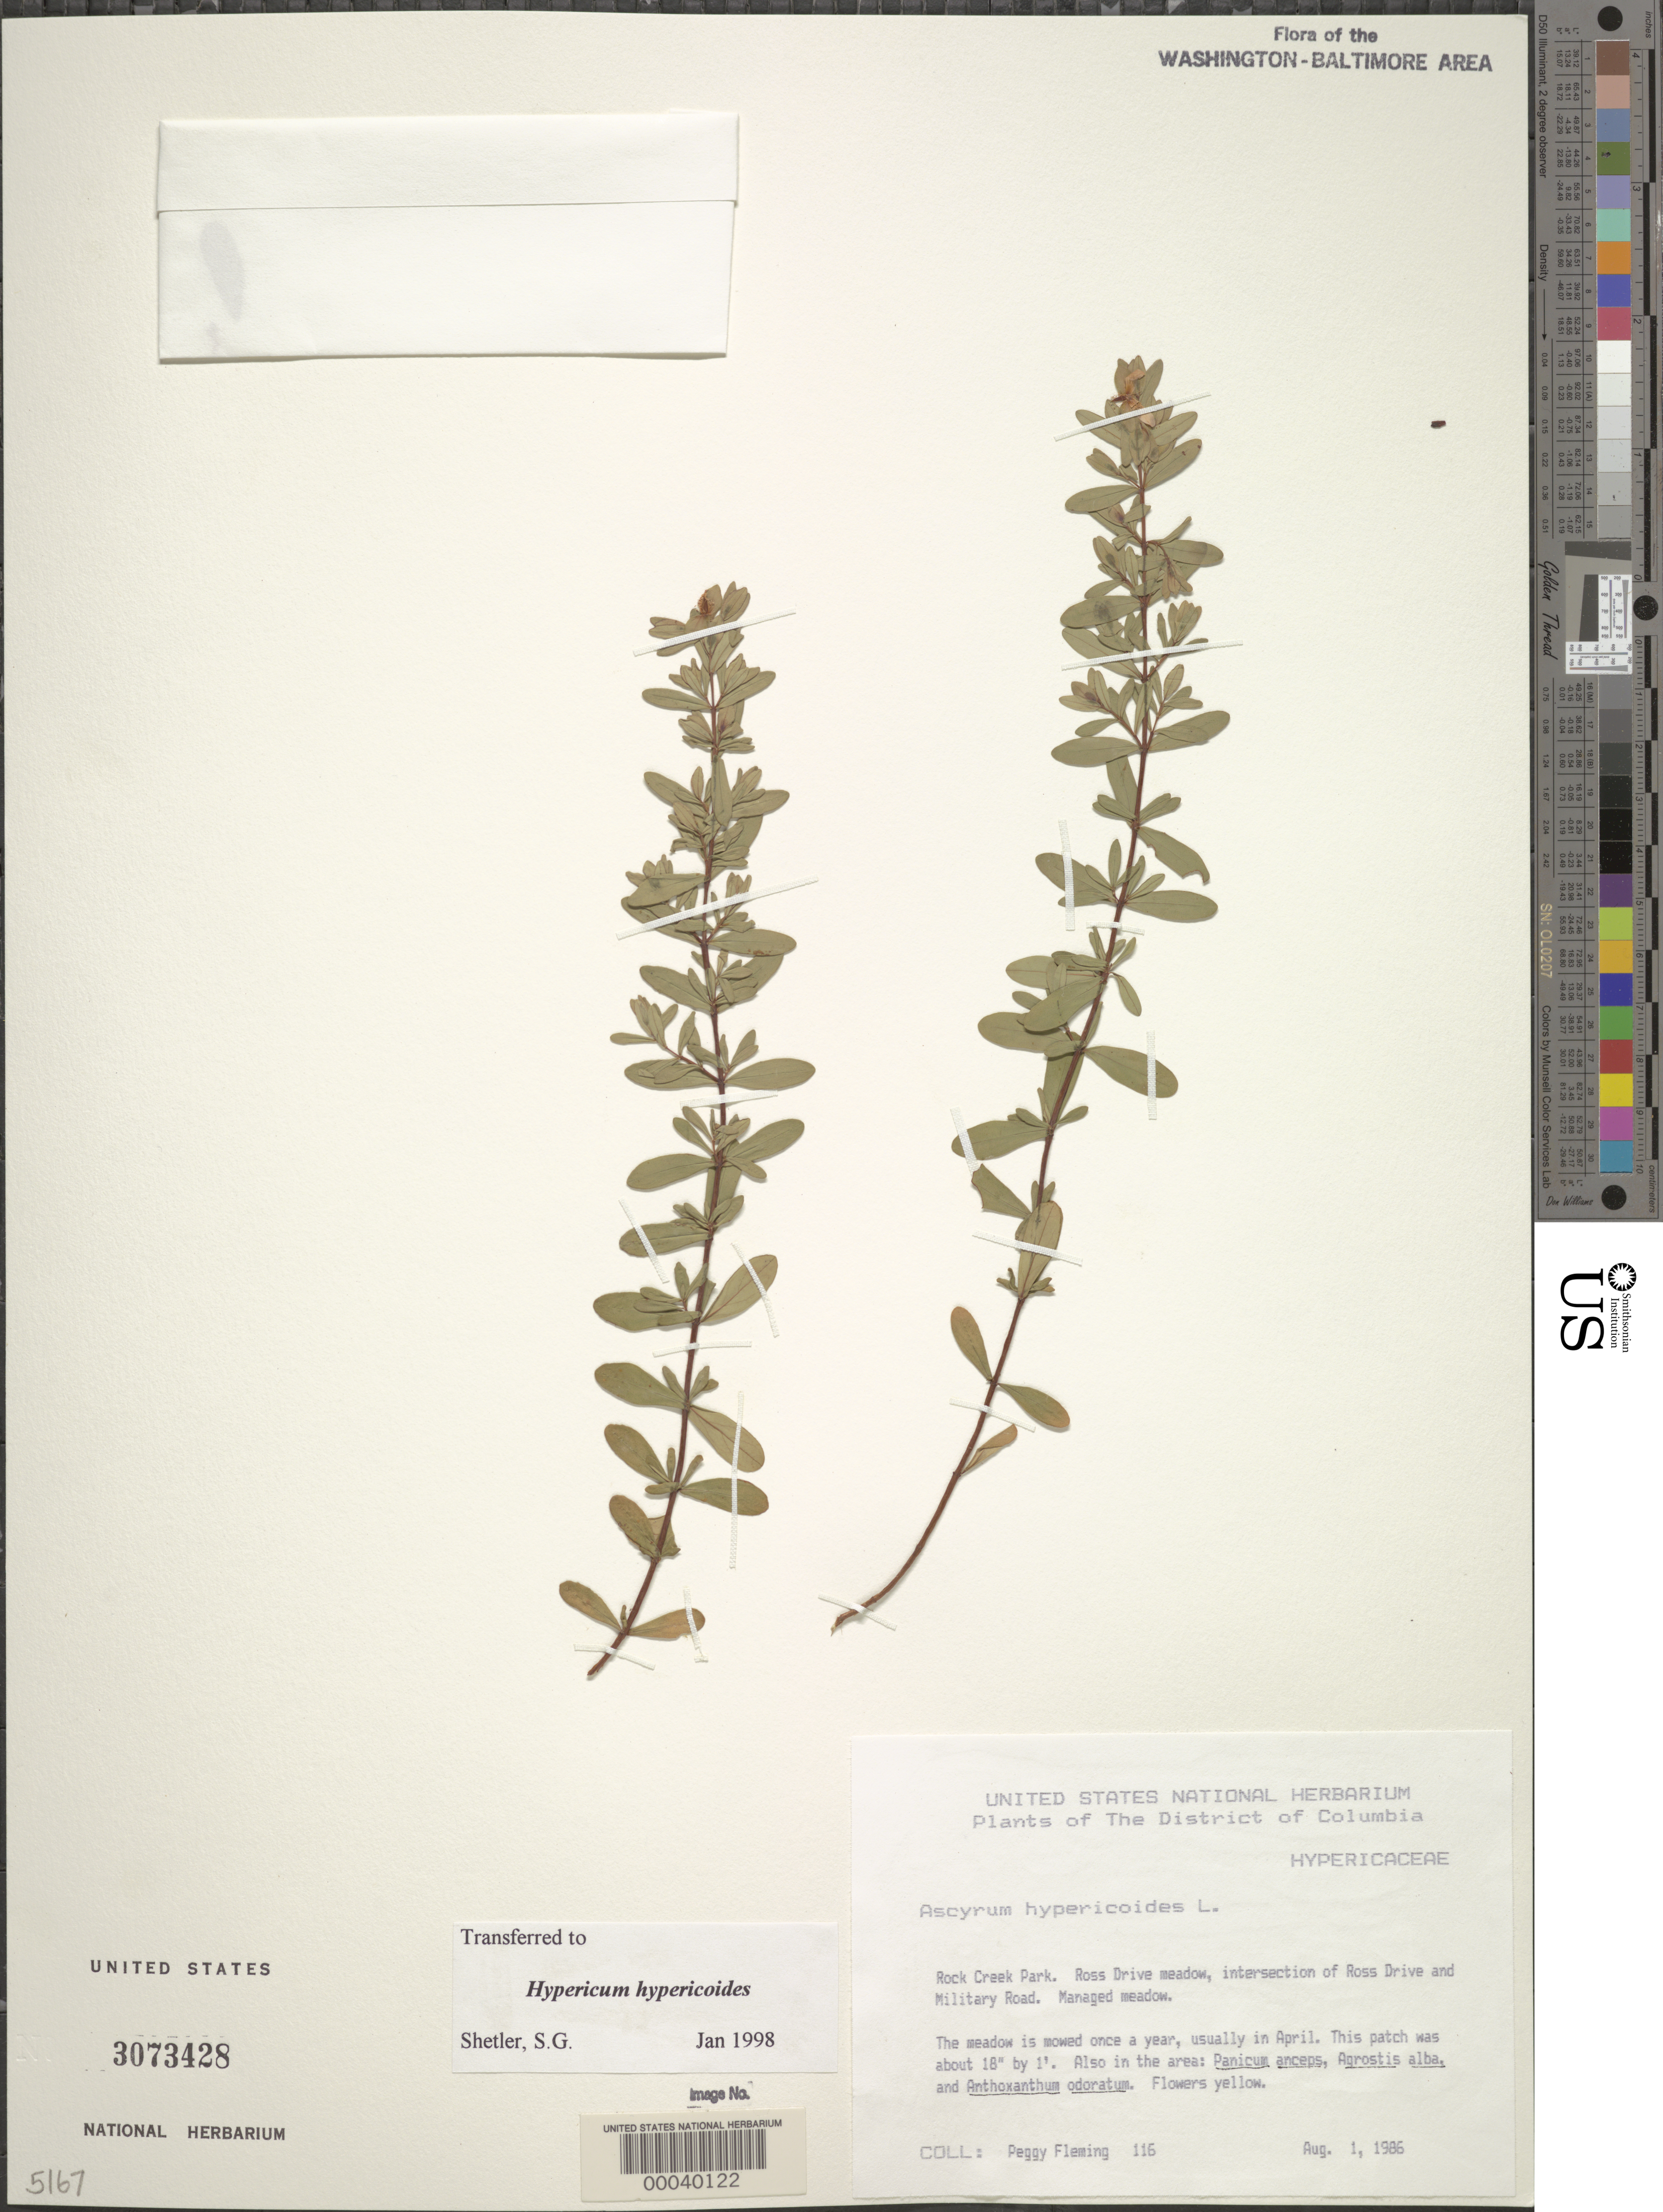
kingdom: Plantae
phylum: Tracheophyta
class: Magnoliopsida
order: Malpighiales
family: Hypericaceae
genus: Hypericum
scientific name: Hypericum hypericoides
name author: (L.) Crantz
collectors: P. Fleming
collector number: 116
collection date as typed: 01 Aug 1986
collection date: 1986-08-01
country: United States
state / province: District of Columbia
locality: Military Road.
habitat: Managed meadow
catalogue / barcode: US 3073428